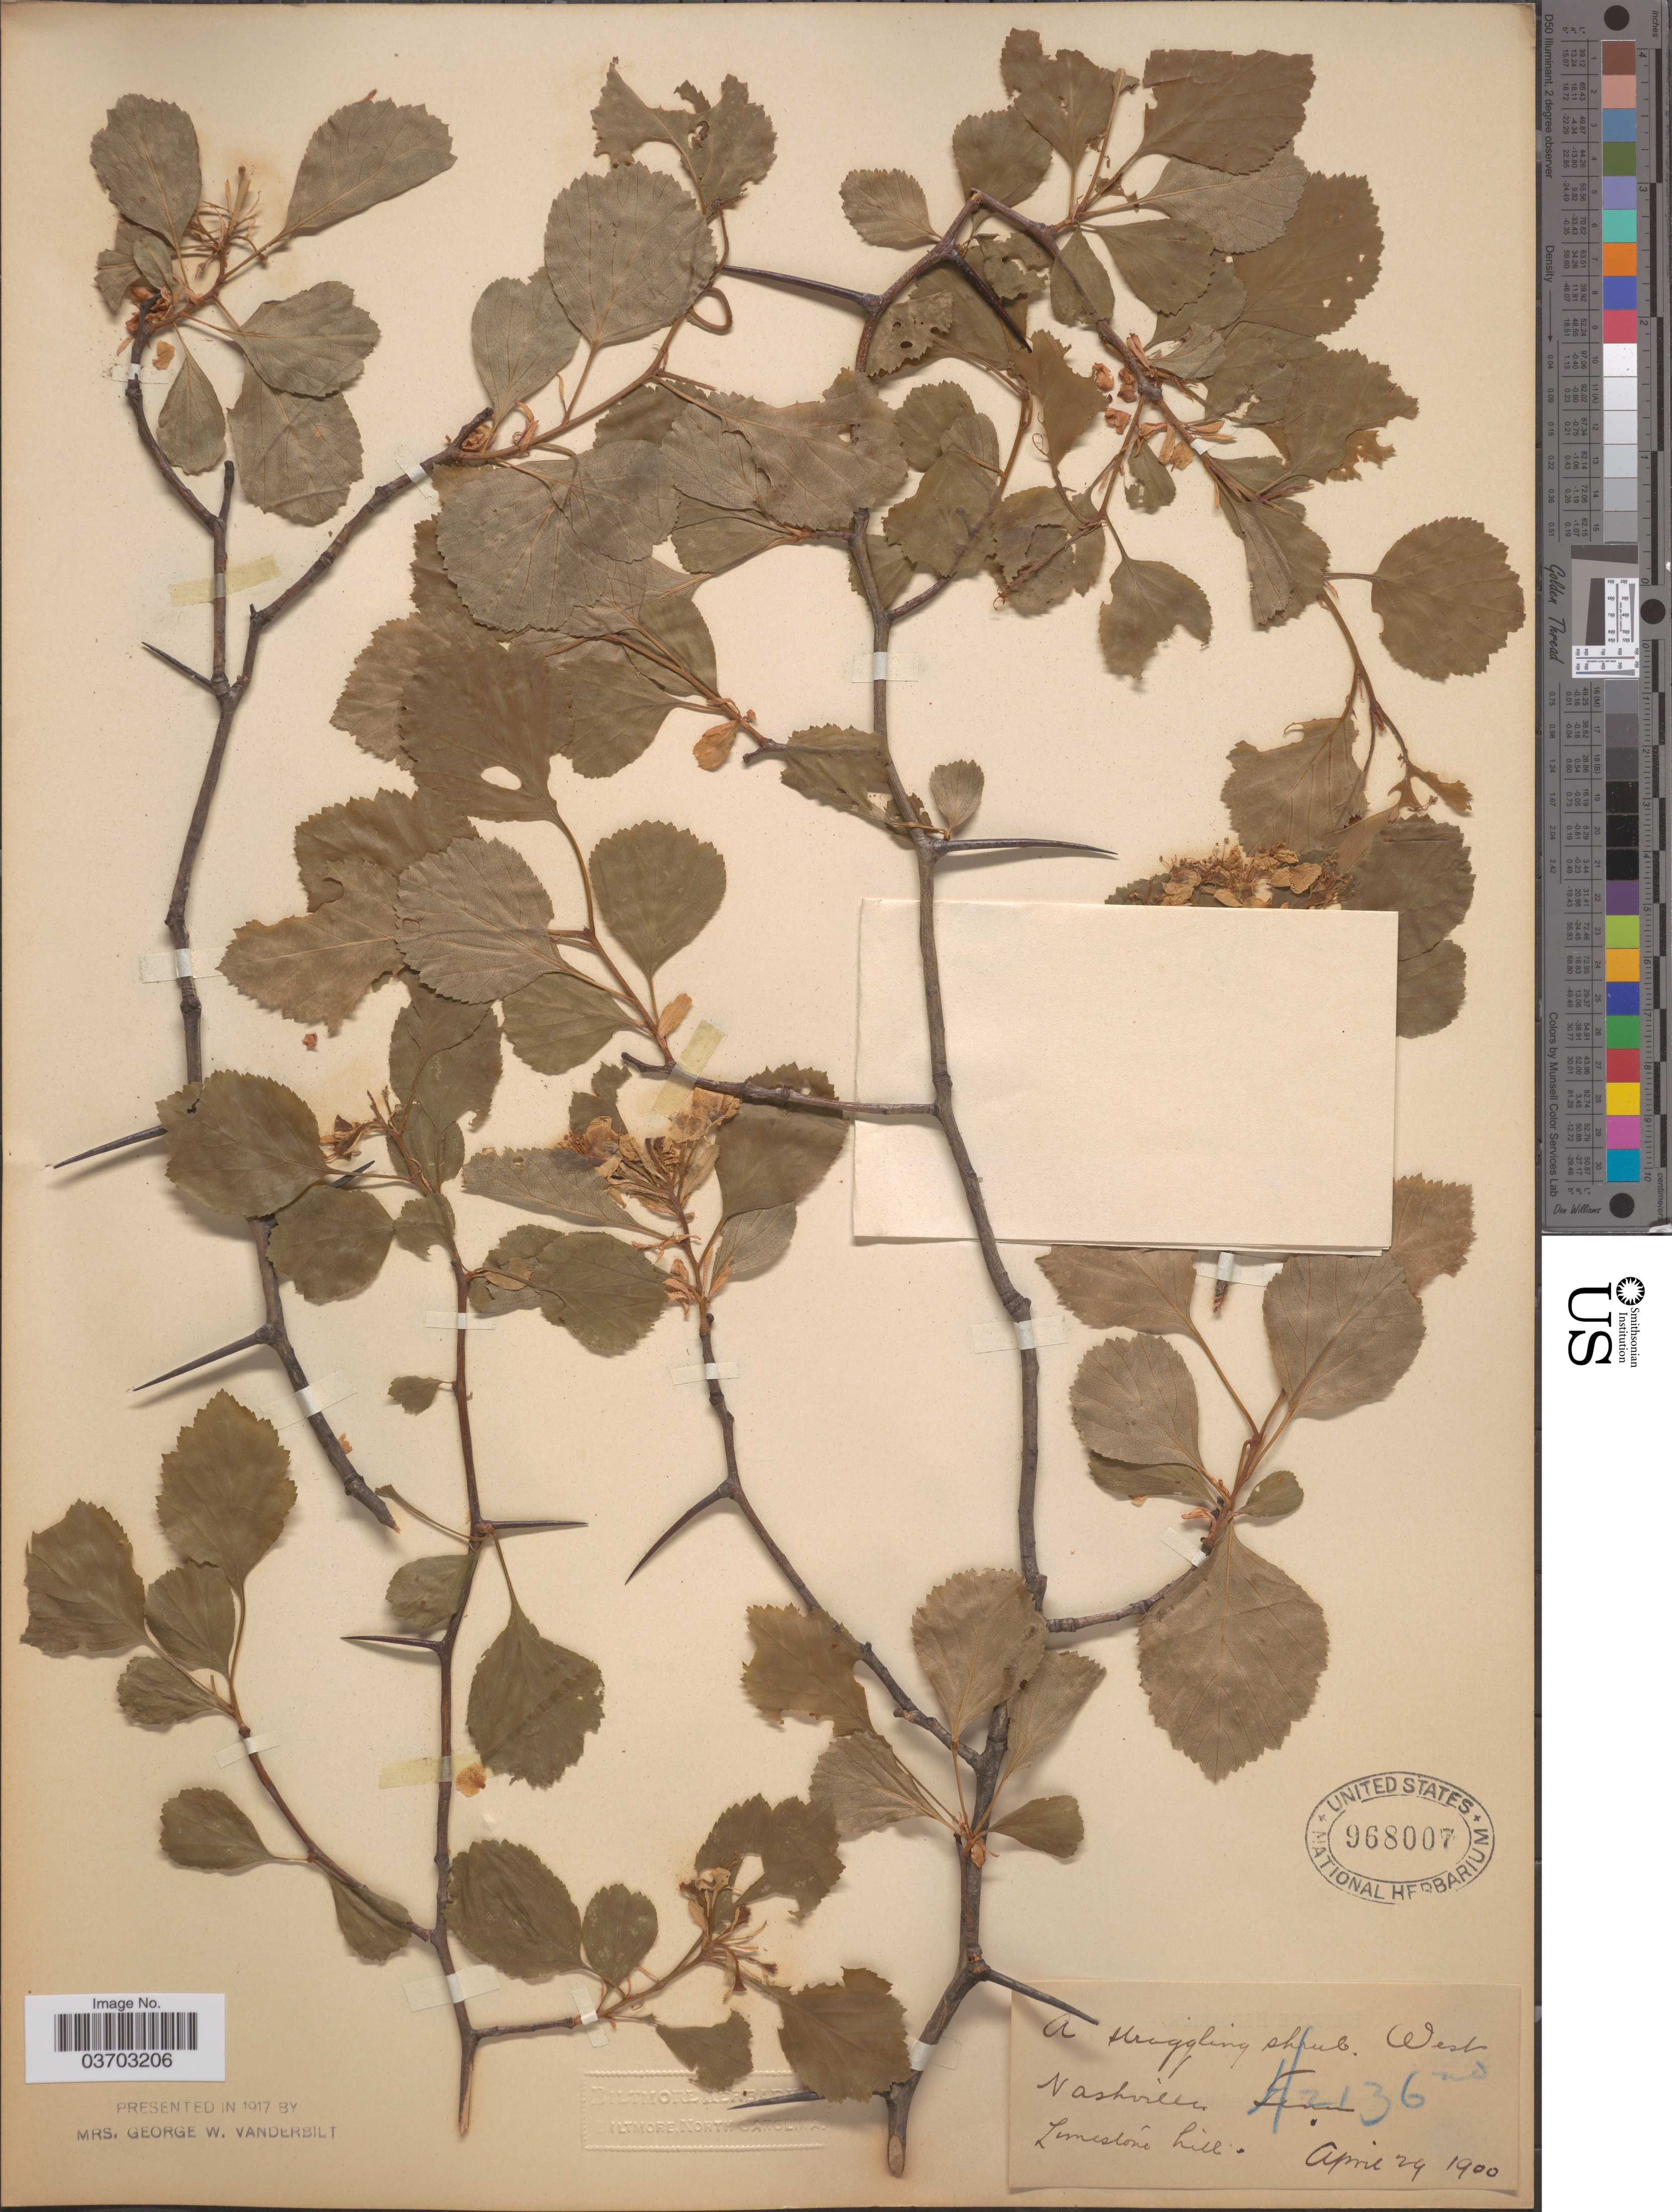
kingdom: Plantae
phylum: Tracheophyta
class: Magnoliopsida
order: Rosales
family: Rosaceae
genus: Crataegus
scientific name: Crataegus sp.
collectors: ex herb. Biltmore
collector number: H2136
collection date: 1900-04-24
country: United States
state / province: Tennessee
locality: West Nashville.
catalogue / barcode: US 968007